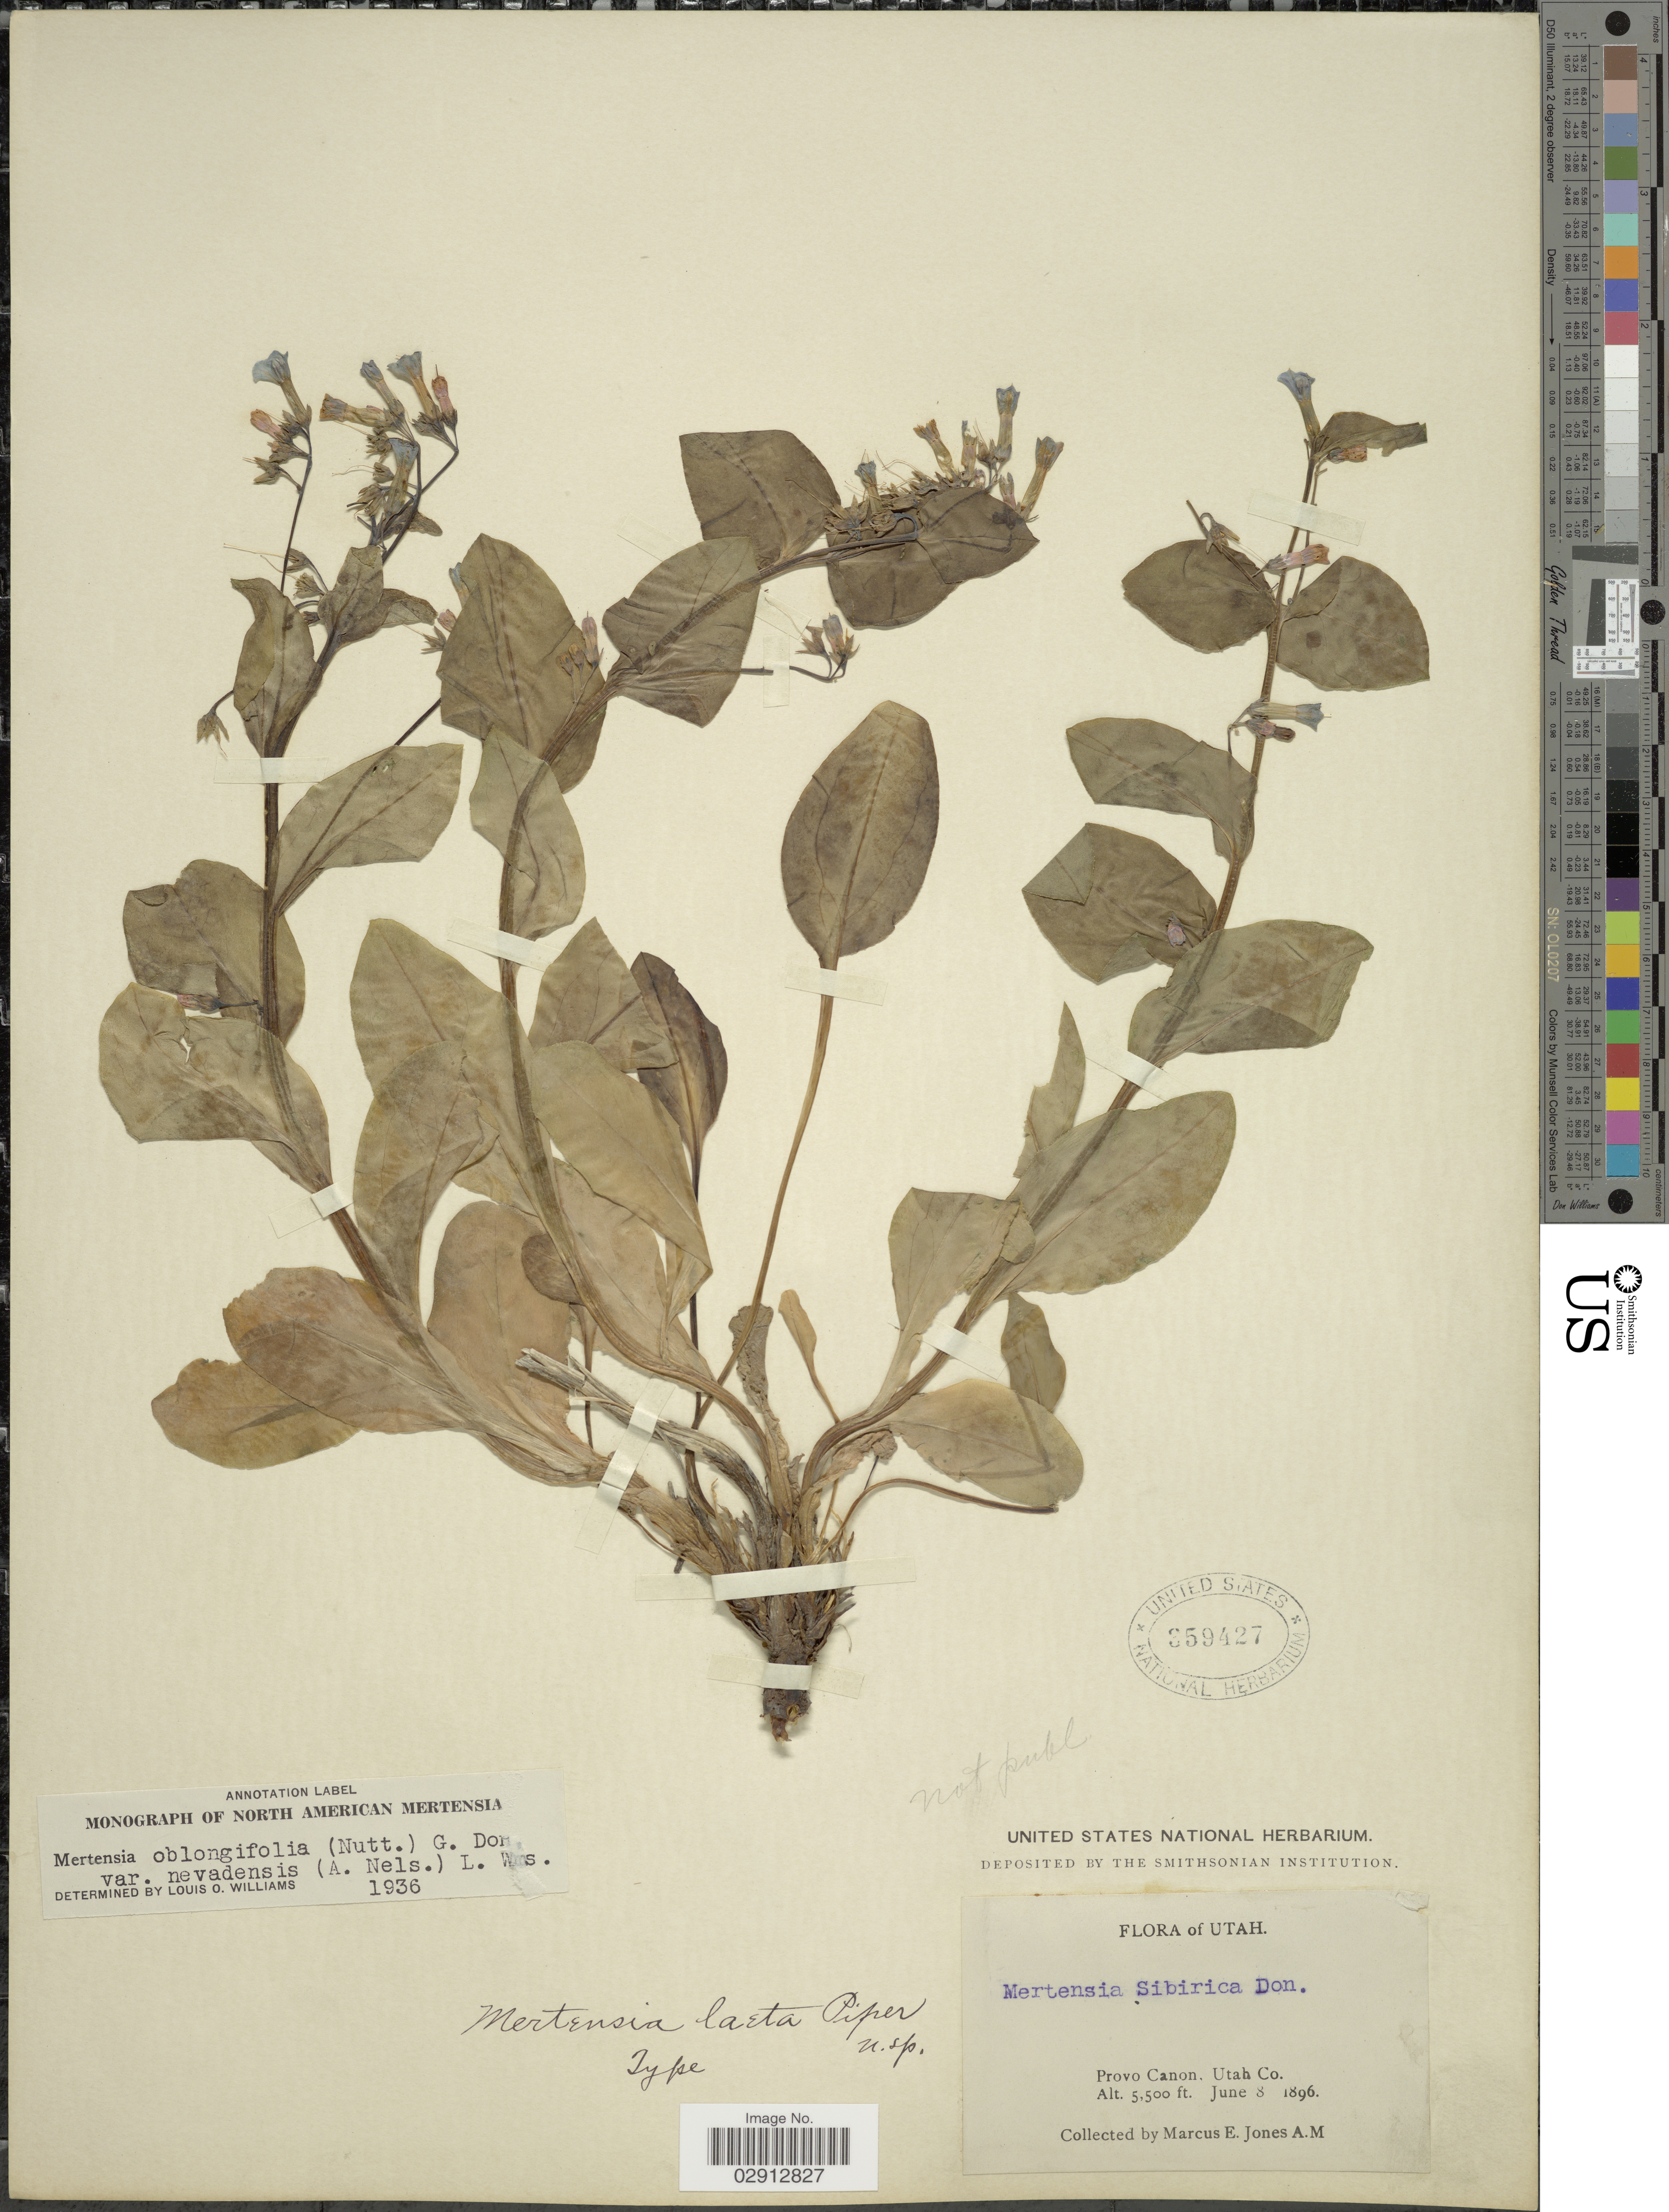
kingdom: Plantae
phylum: Tracheophyta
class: Magnoliopsida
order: Boraginales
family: Boraginaceae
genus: Mertensia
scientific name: Mertensia oblongifolia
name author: (Nutt.) G. Don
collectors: M. E. Jones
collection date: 1896-06-08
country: United States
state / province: Utah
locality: Provo Canon. Utah Co.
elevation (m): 1676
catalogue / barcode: US 359427